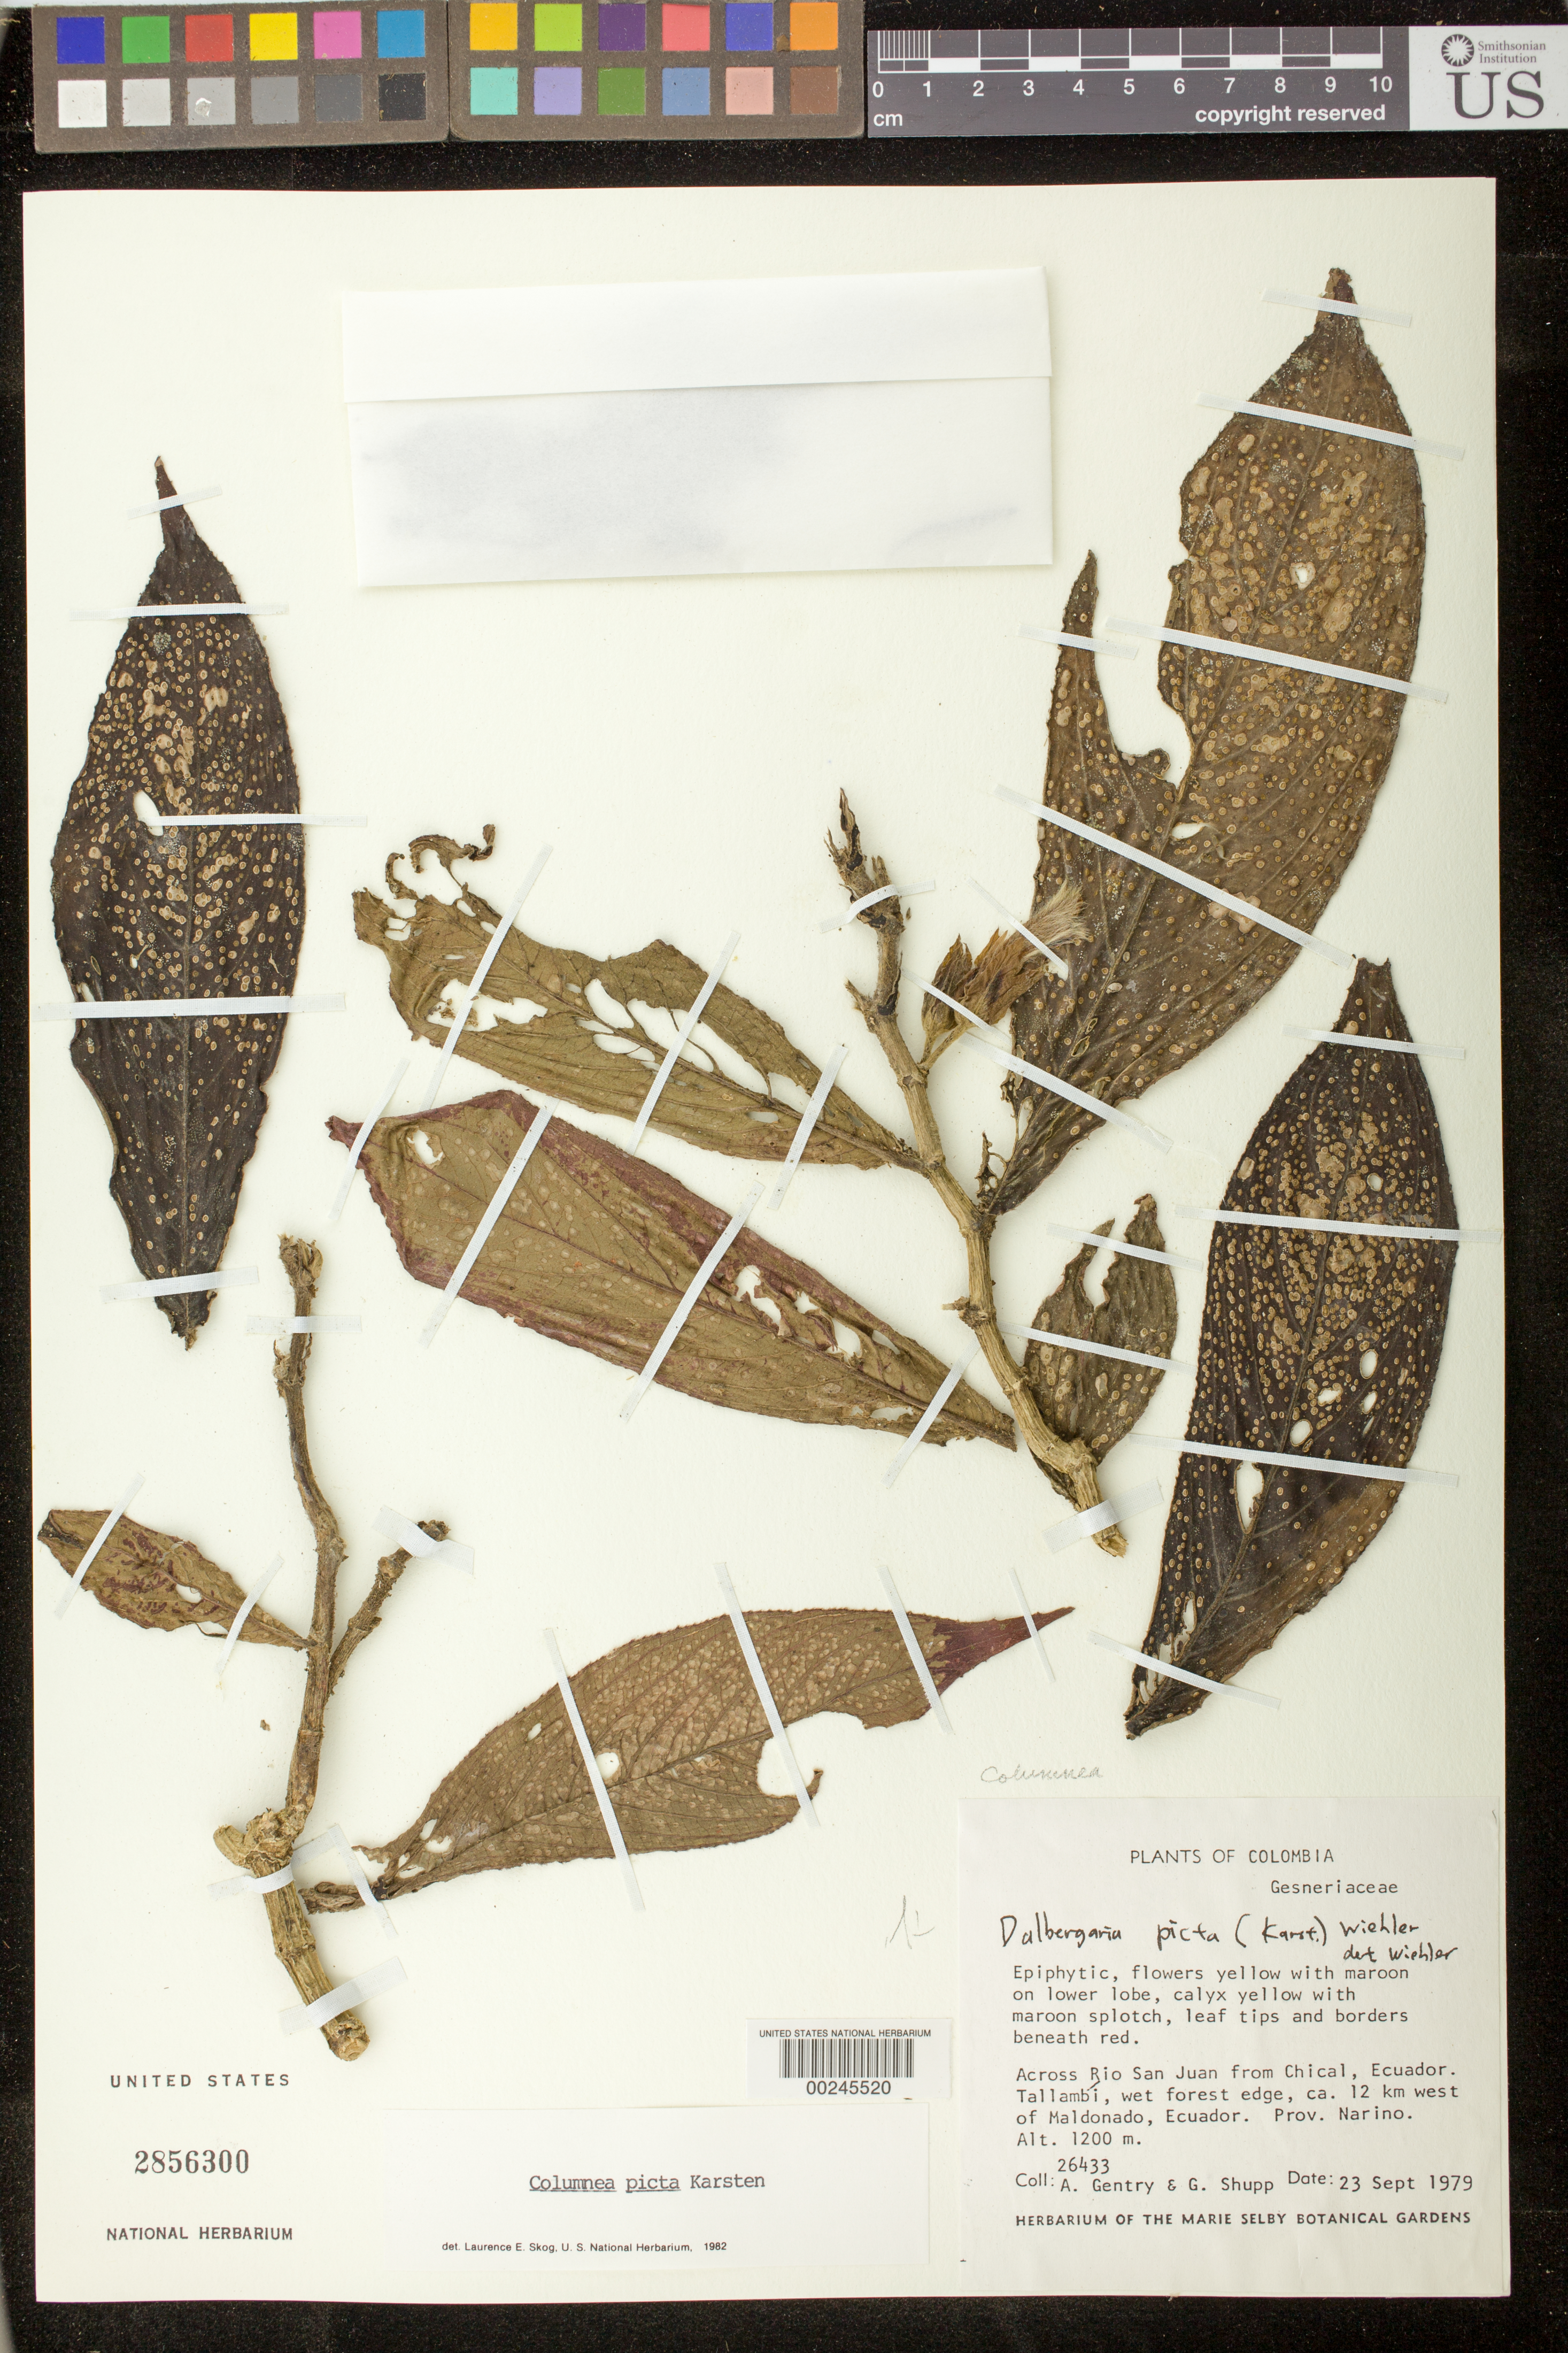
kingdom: Plantae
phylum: Tracheophyta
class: Magnoliopsida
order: Lamiales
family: Gesneriaceae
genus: Columnea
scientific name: Columnea karsteniana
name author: Singh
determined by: Skog, Laurence E.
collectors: A. H. Gentry & G. Shupp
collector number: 26433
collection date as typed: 23 Sep 1979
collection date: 1979-09-23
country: Colombia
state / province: Nariño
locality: Across Rio San Juan from Chical, Ecuador, Tallambi, ca 12 km w of Maldonado, Ecuador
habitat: Wet forest edge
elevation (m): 1200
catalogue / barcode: US 2856300